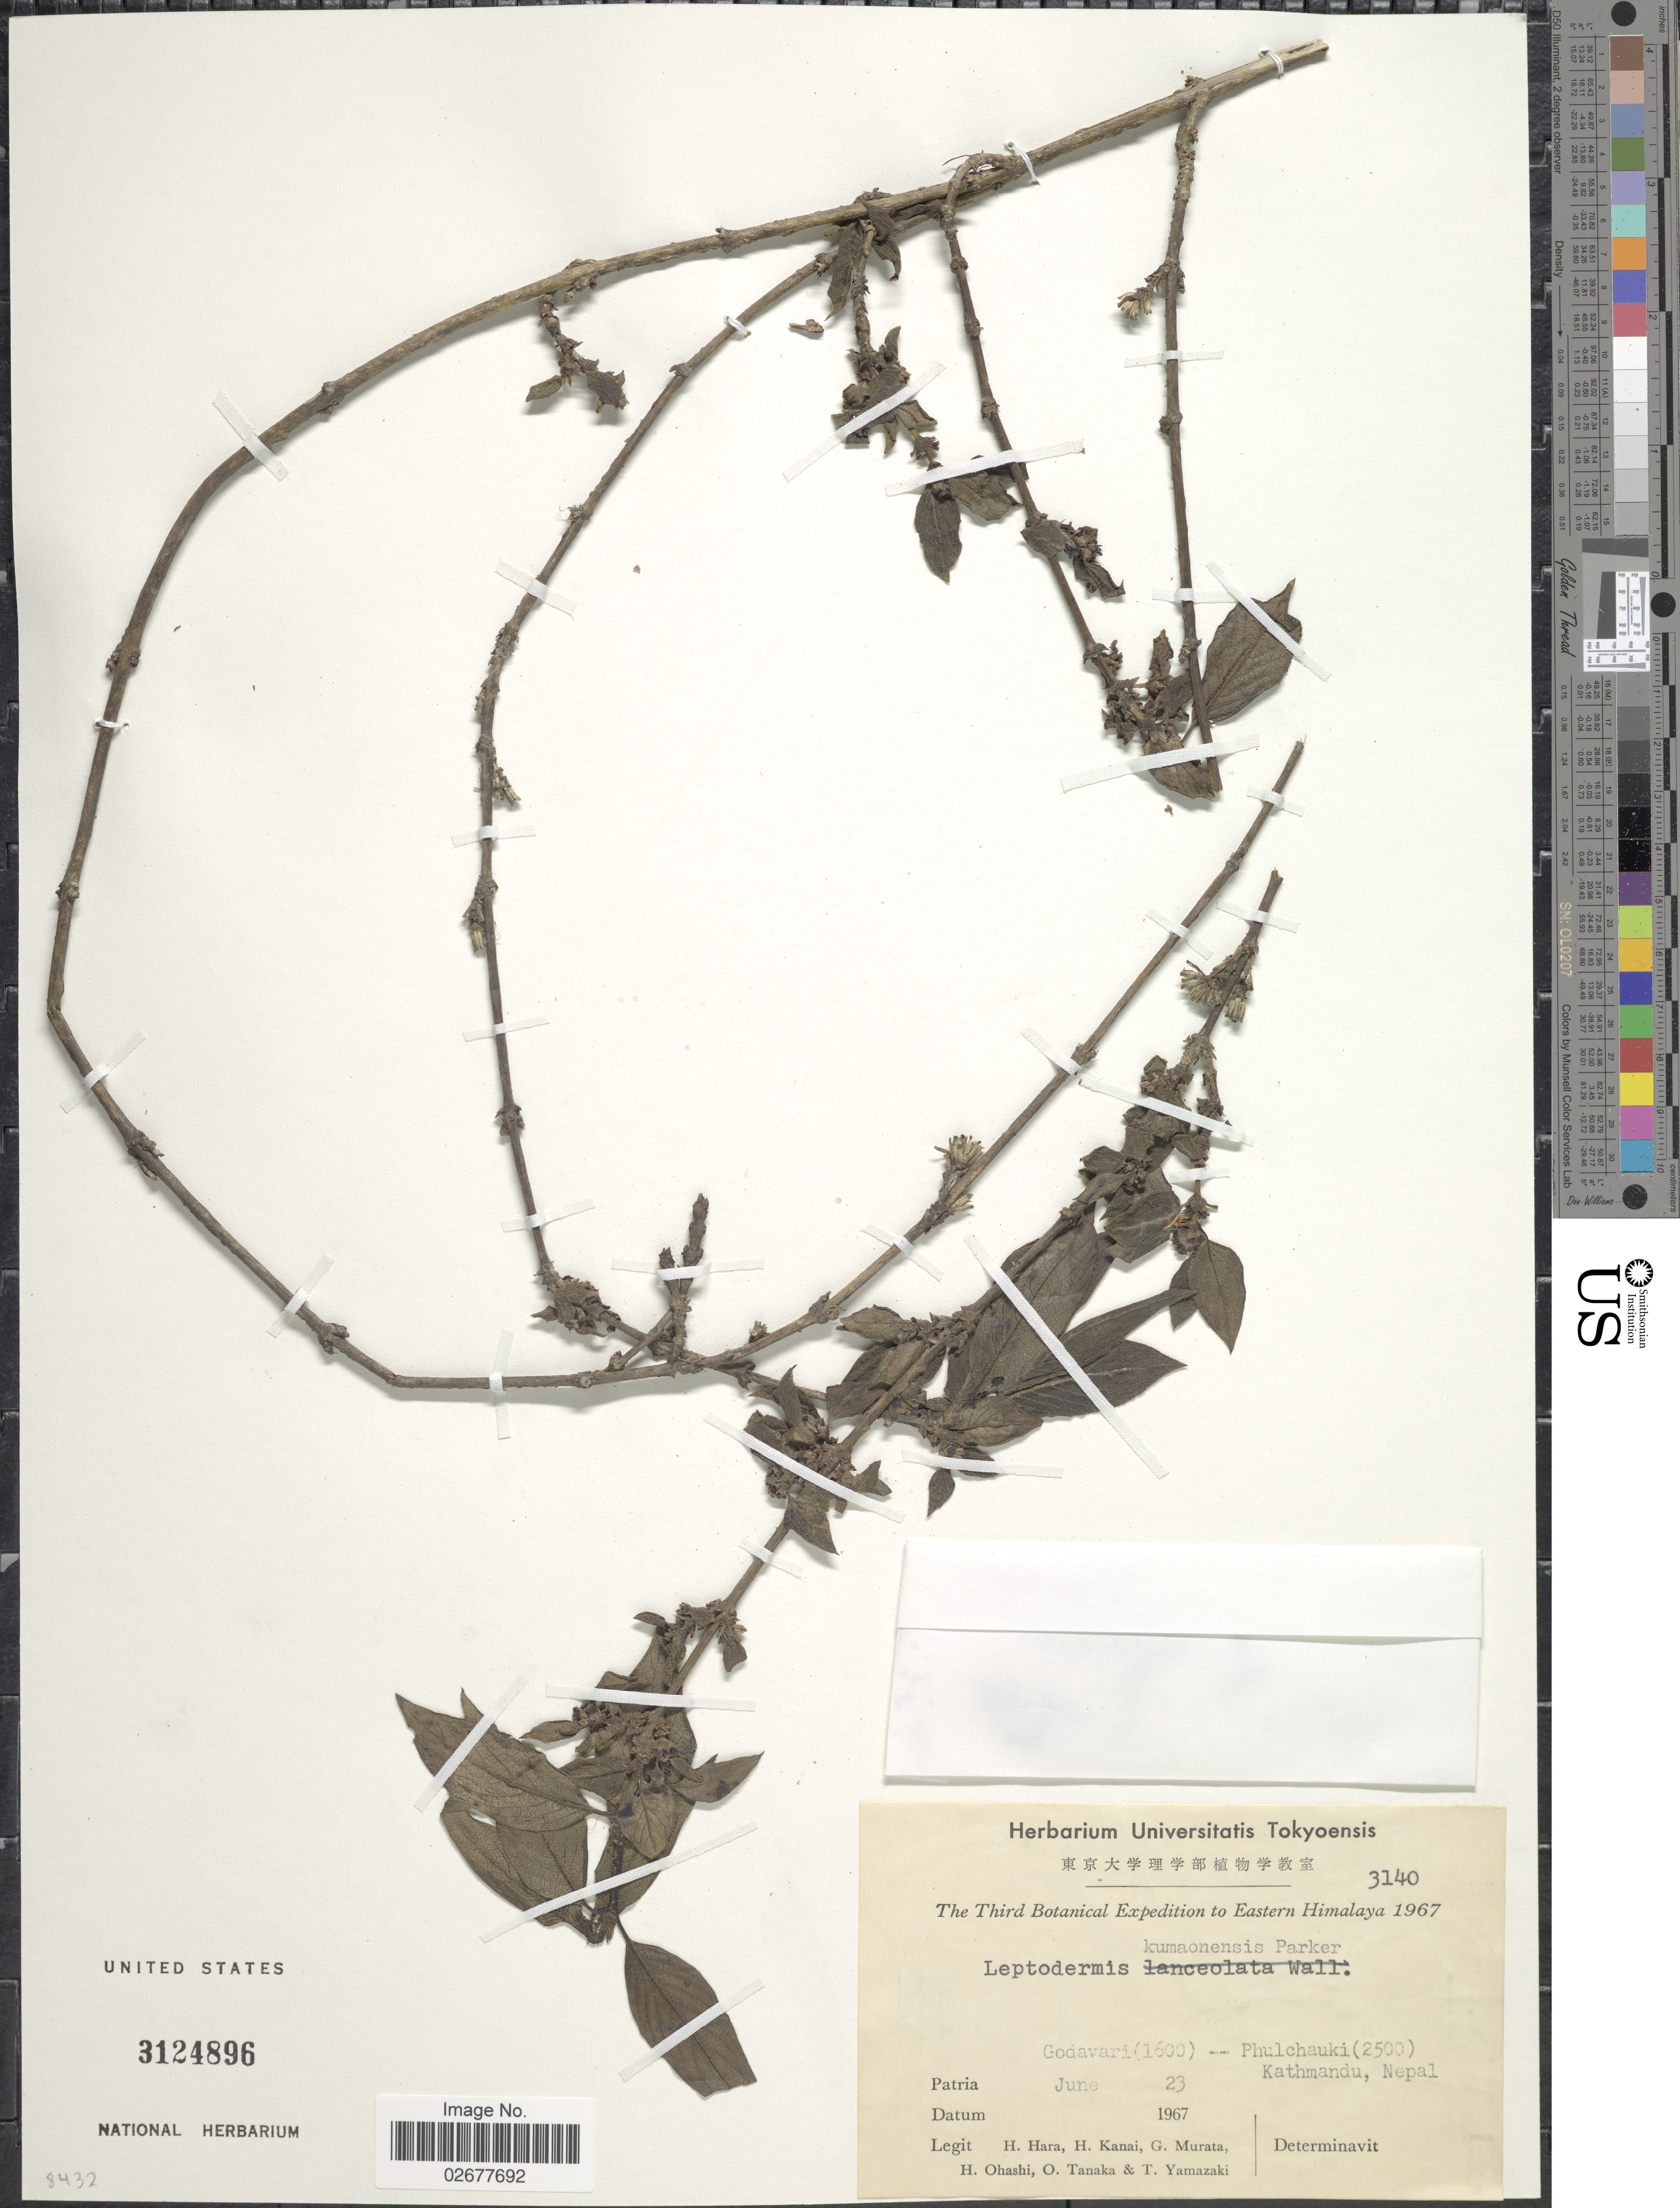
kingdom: Plantae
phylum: Tracheophyta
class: Magnoliopsida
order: Gentianales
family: Rubiaceae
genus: Leptodermis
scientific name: Leptodermis kumaonensis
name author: R. Parker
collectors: H. Hara, H. Kanai, G. Murata, H. Ohashi & et al.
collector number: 3140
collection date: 1967-06-23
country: Nepal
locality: Eastern Himalaya. Godavari -- Phulchauki. Kathmandu.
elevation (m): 1600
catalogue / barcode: US 3124896